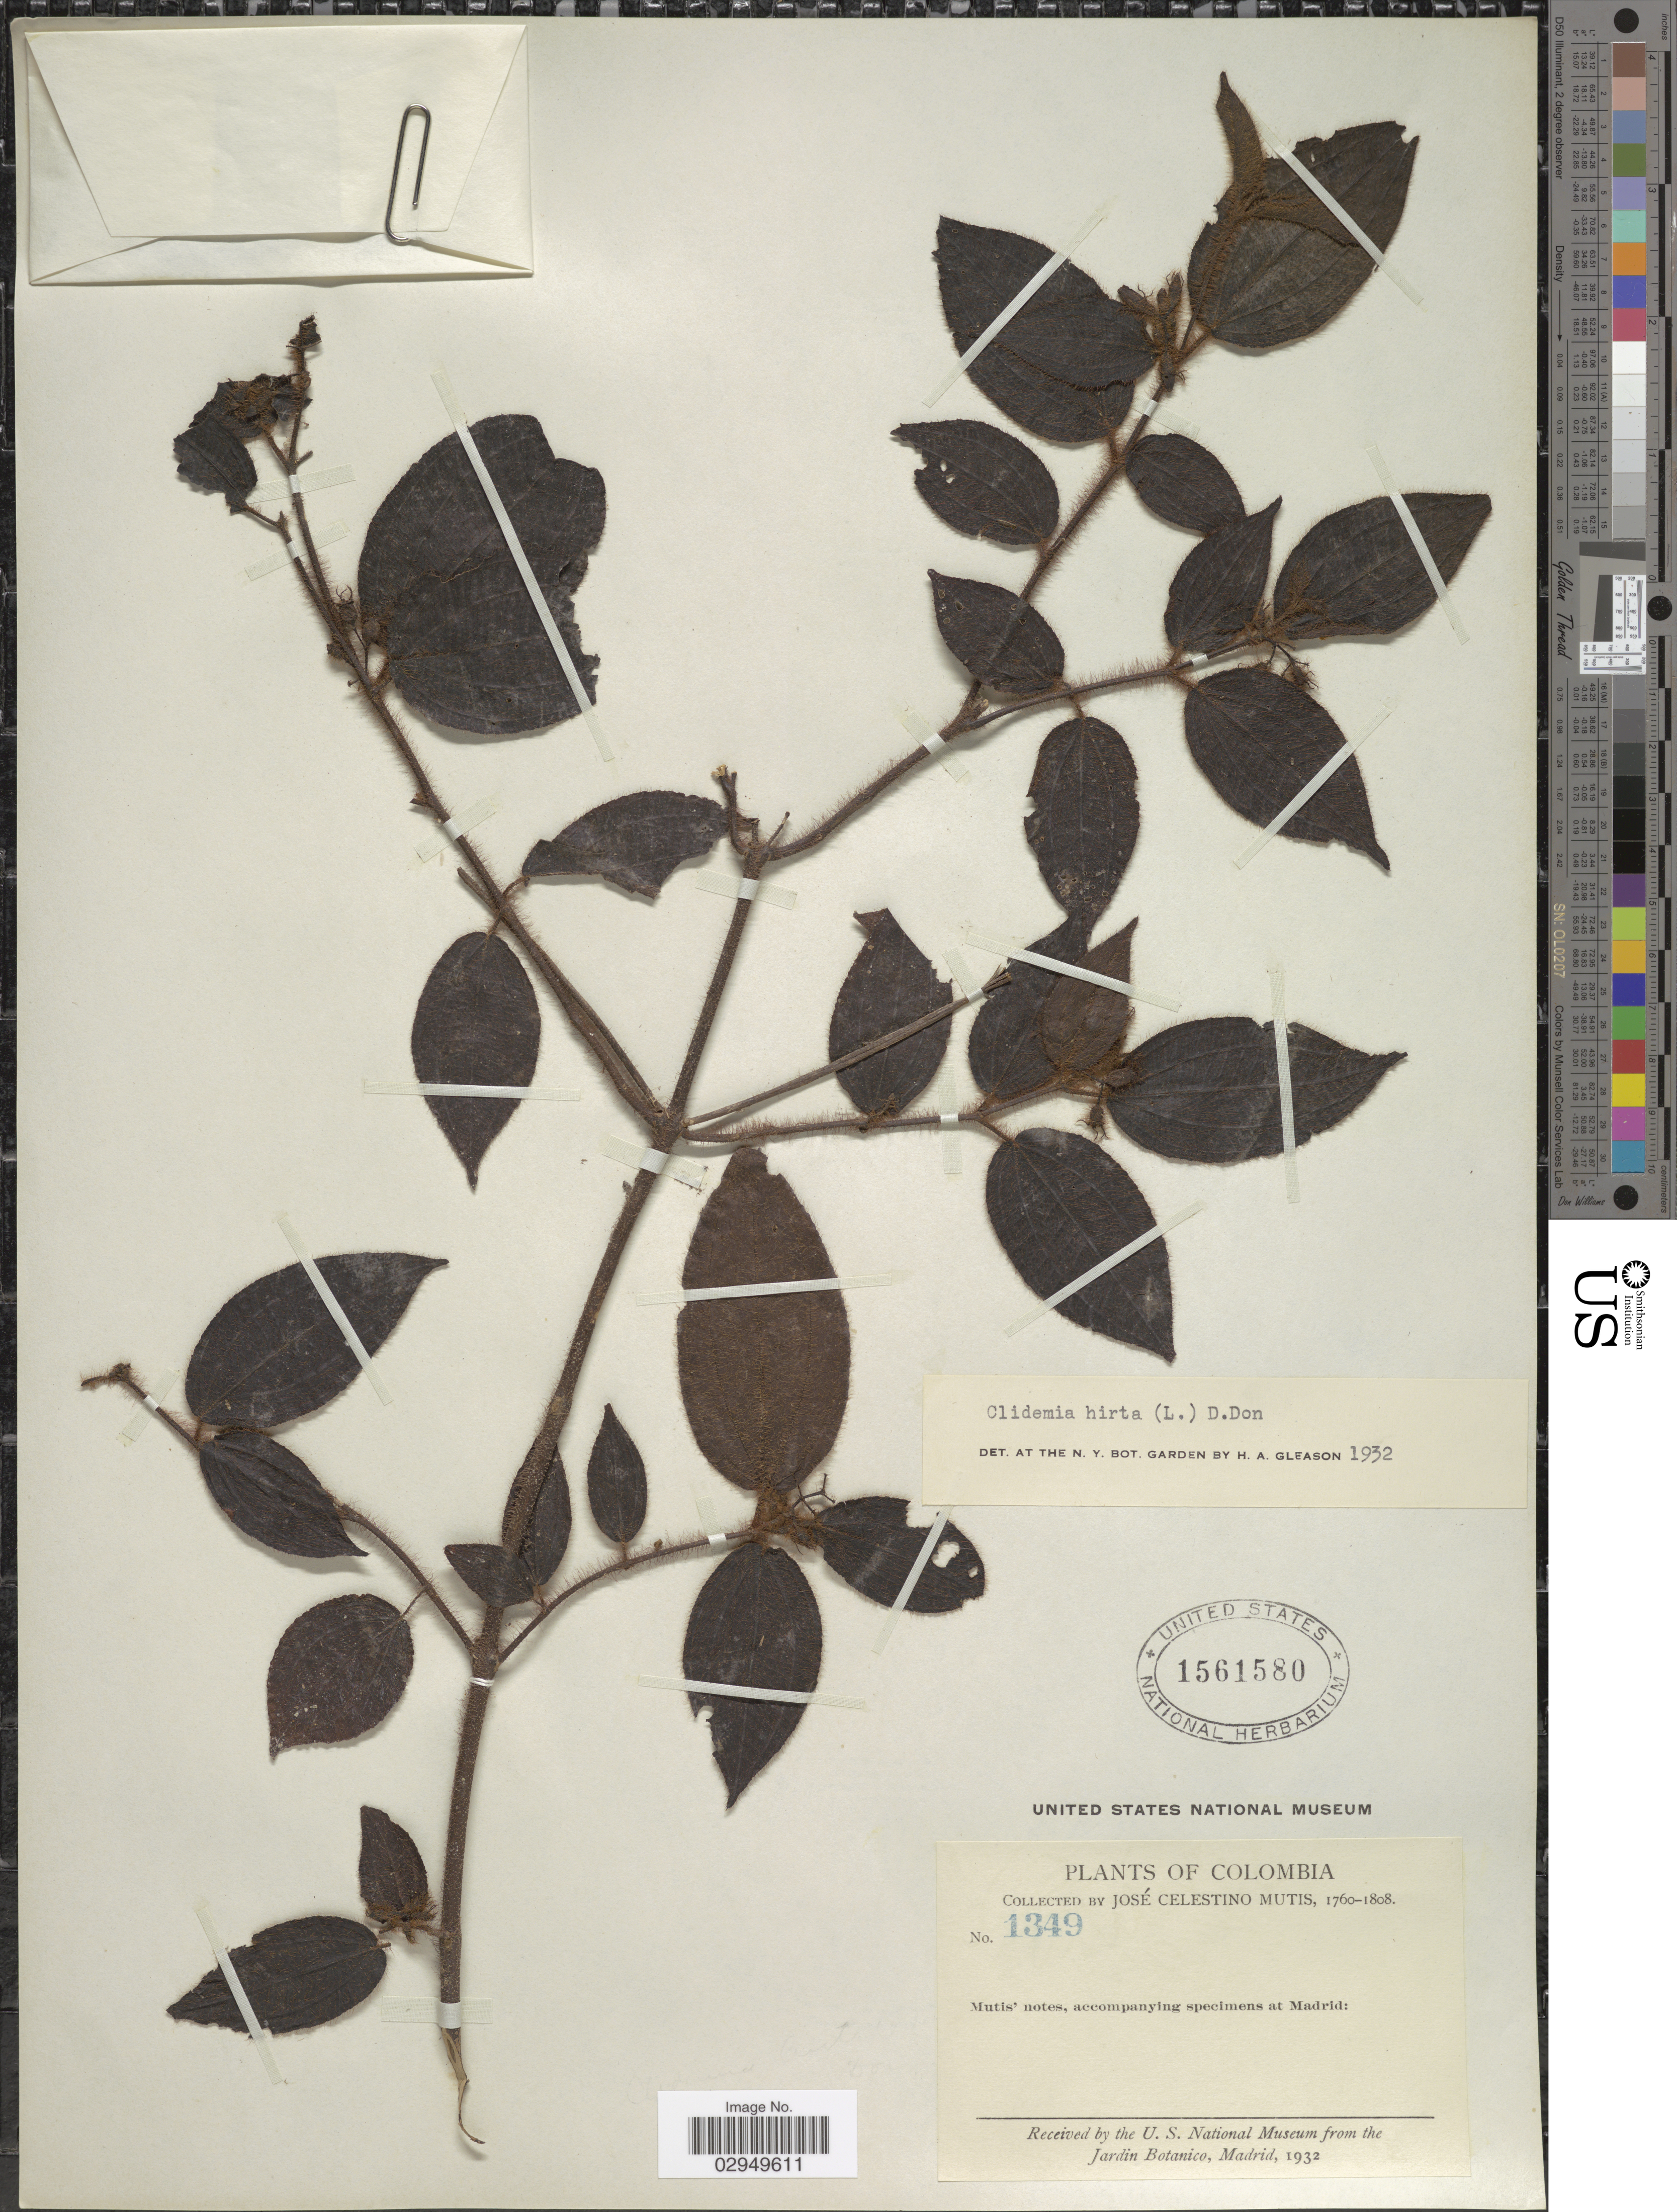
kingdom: Plantae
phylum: Tracheophyta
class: Magnoliopsida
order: Myrtales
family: Melastomataceae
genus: Clidemia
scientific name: Clidemia hirta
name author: (L.) D. Don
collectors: J. C. B. Mutis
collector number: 1349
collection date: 1760/1808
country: Colombia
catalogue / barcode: US 1561580